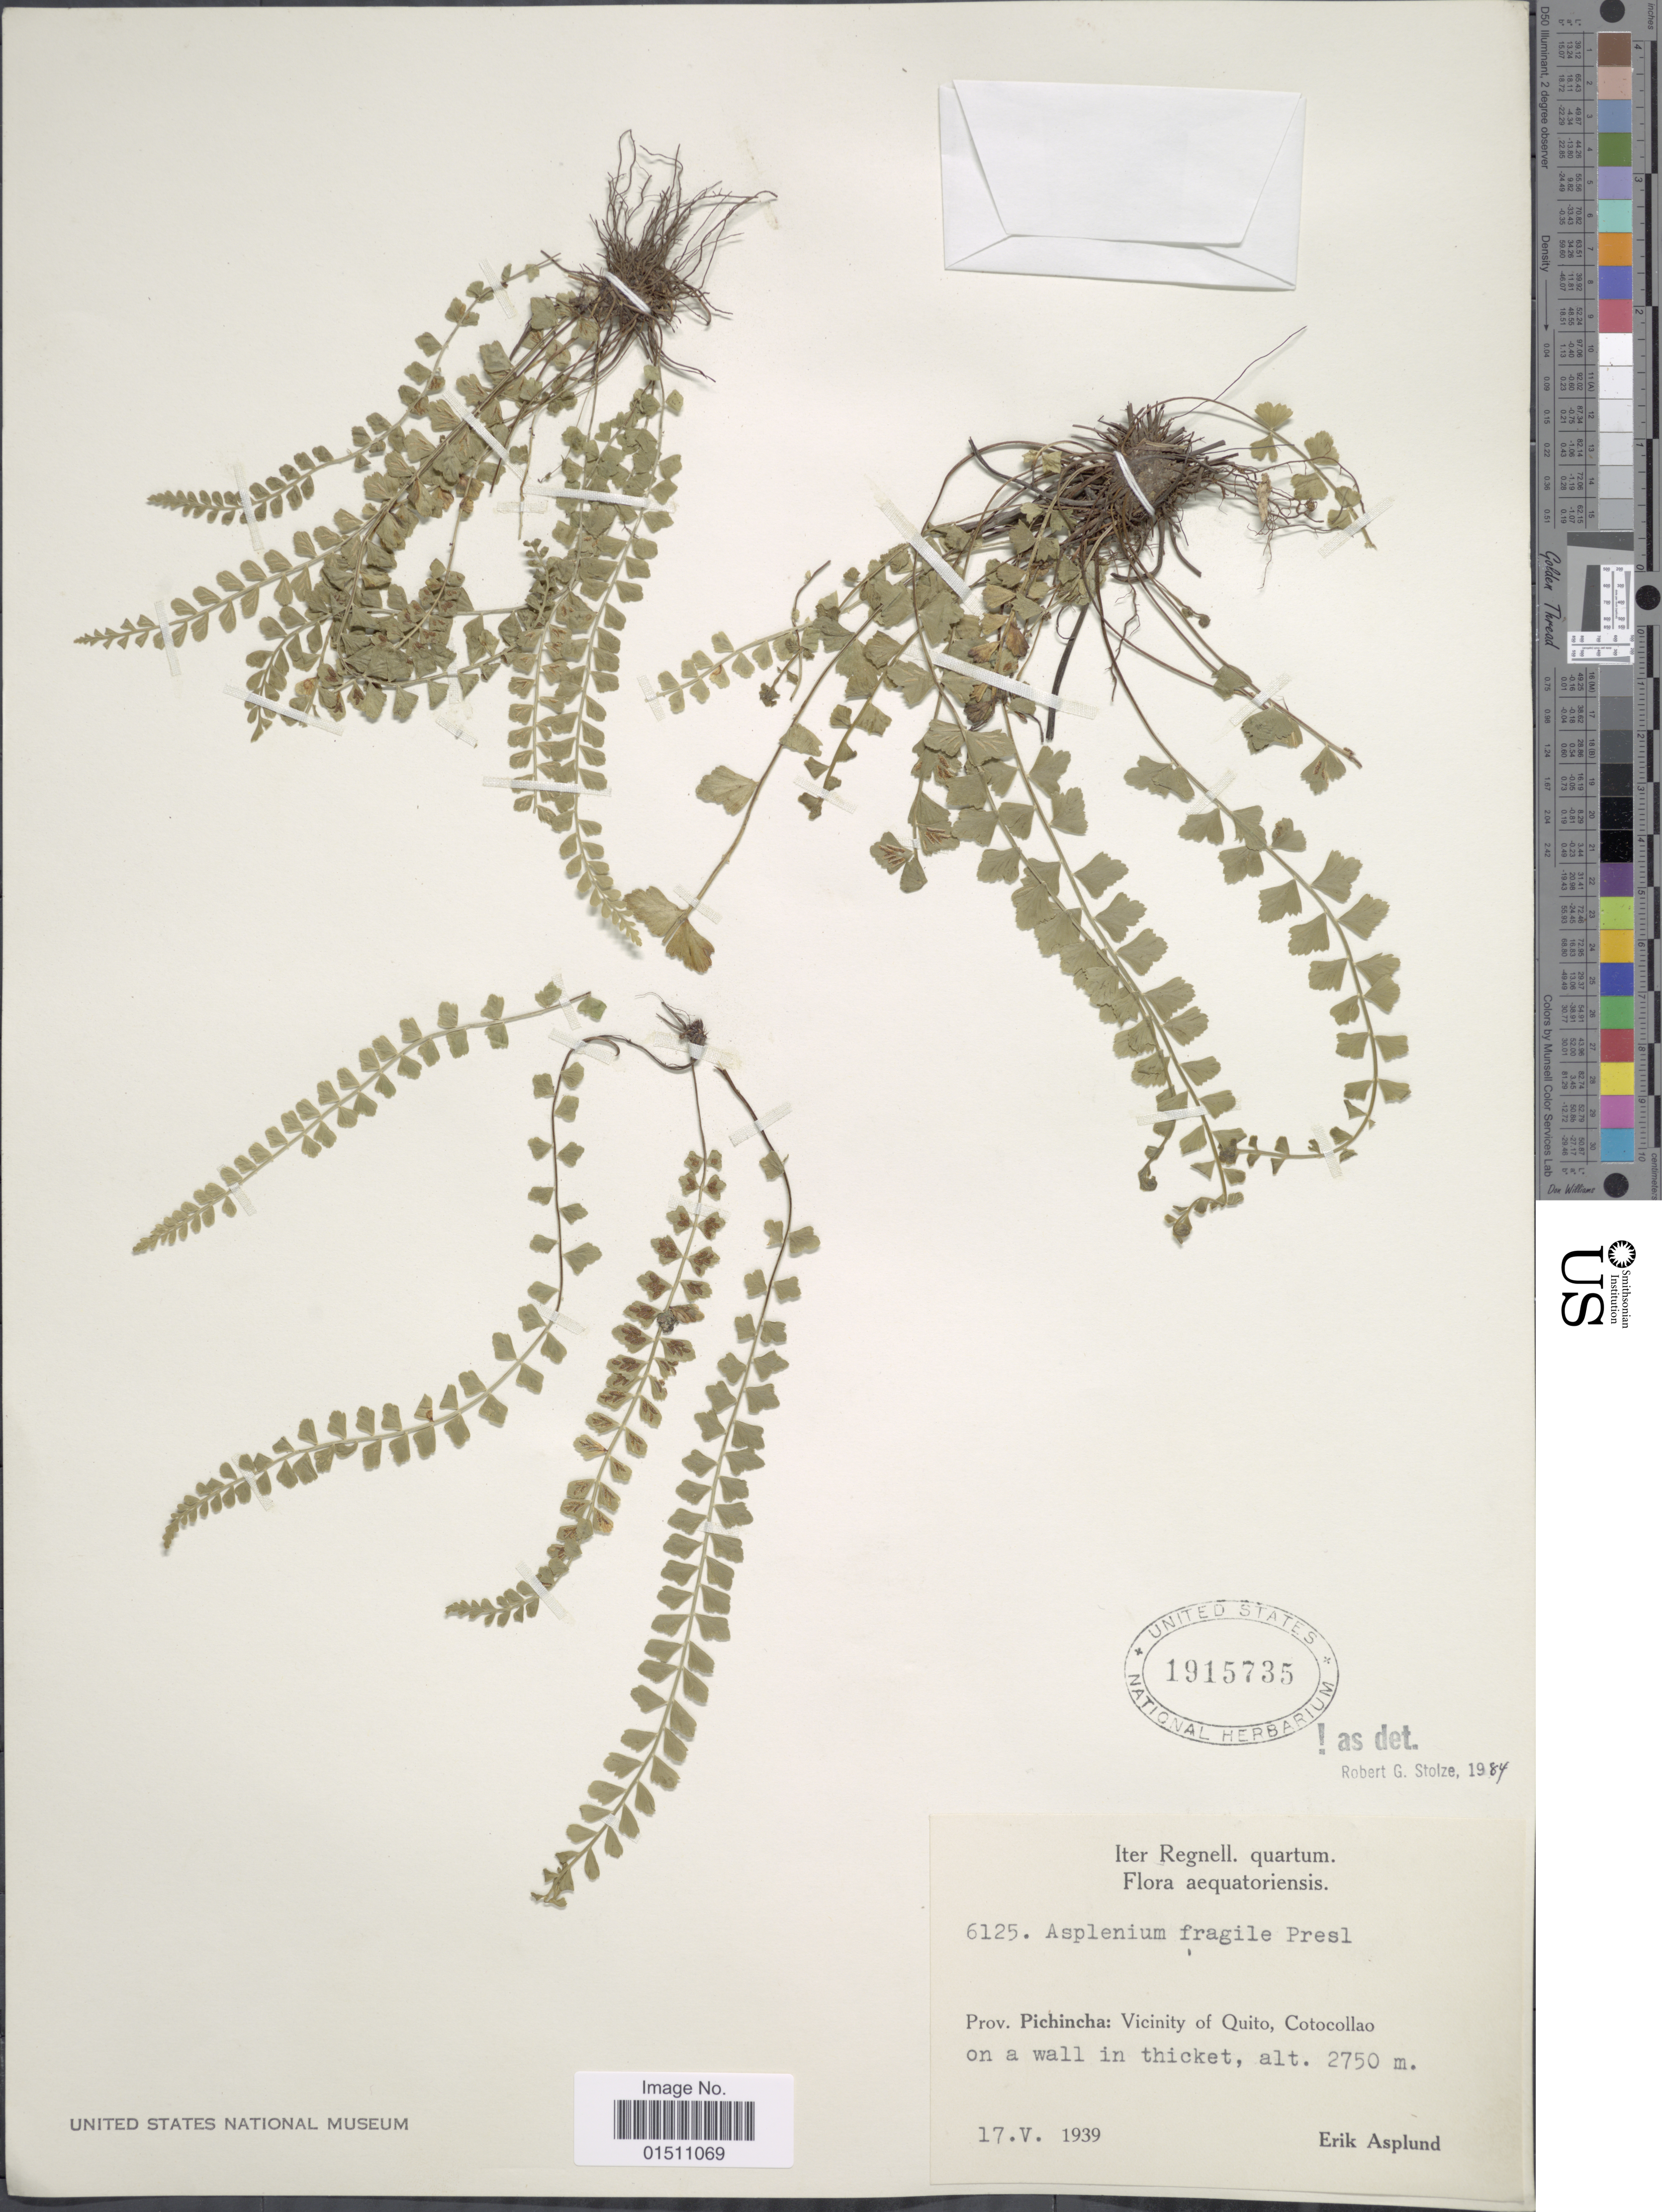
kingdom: Plantae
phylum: Tracheophyta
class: Polypodiopsida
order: Polypodiales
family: Aspleniaceae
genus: Asplenium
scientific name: Asplenium fragile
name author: C. Presl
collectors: E. Asplund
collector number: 6125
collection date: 1939-05-17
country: Ecuador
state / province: Pichincha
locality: Ecuador: Vicinity of Quito, Cotocollao.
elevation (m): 2750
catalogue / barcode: US 1915735